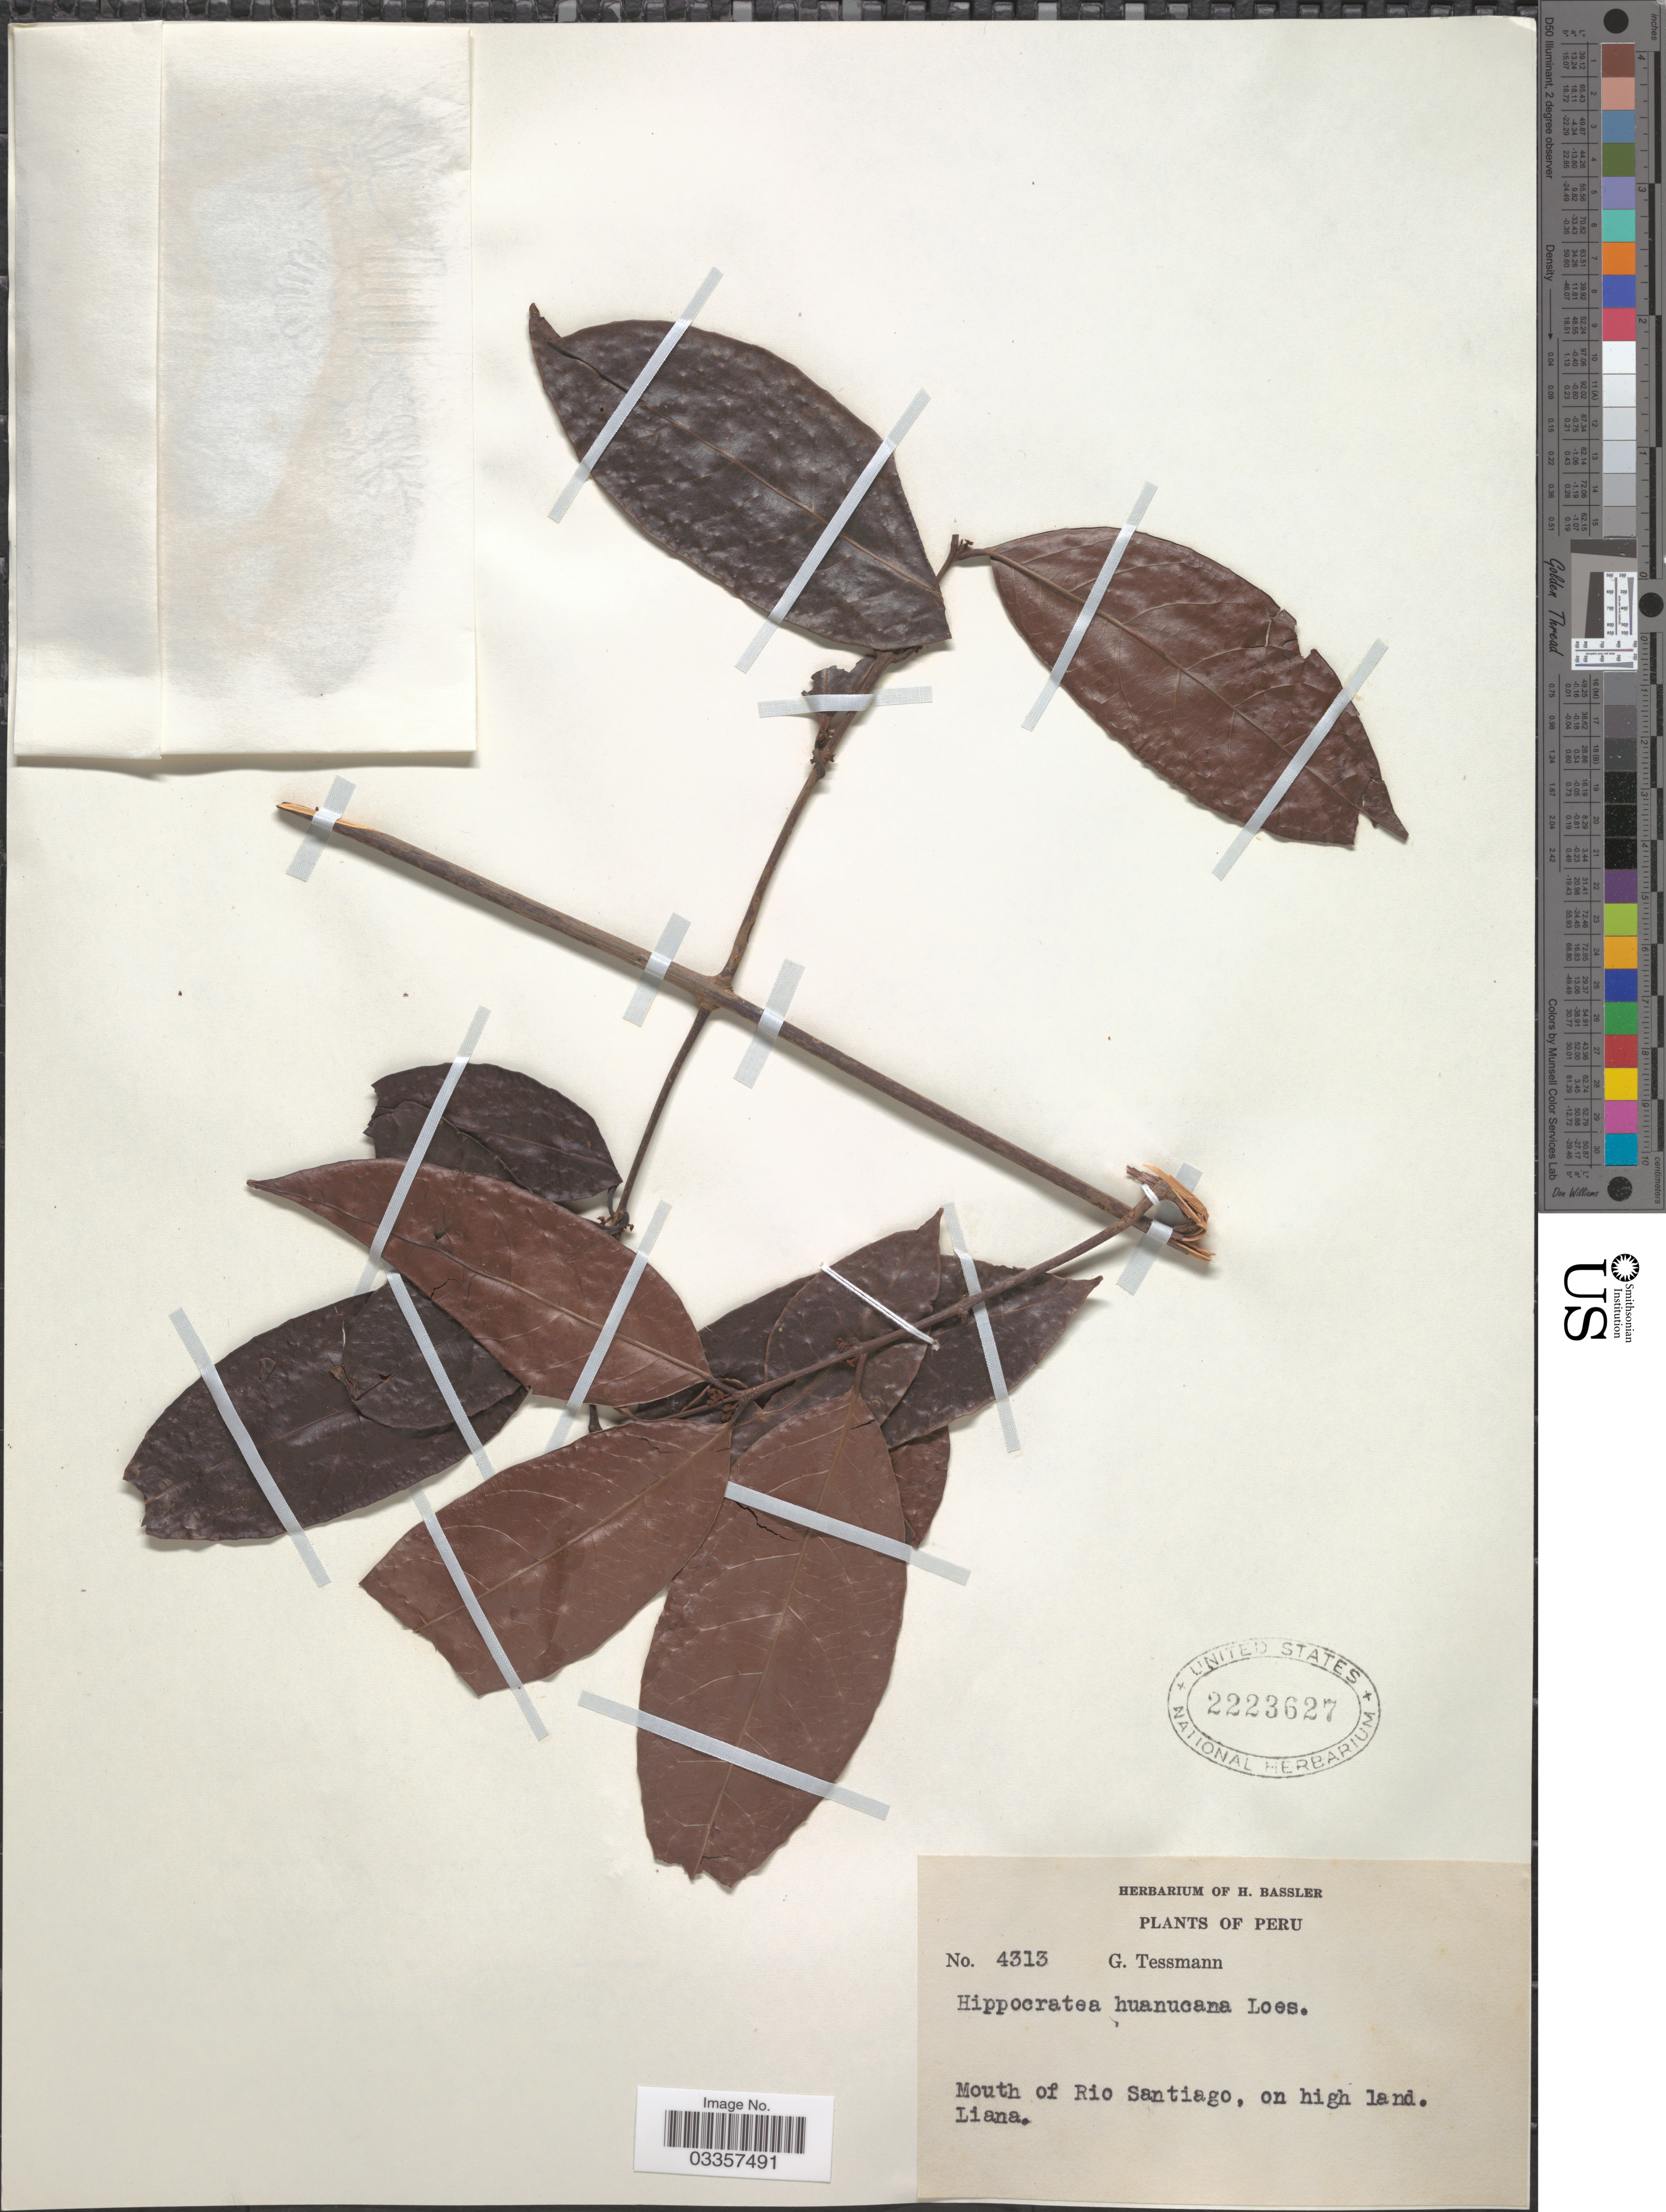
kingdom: Plantae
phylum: Tracheophyta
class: Magnoliopsida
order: Celastrales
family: Celastraceae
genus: Hippocratea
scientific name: Hippocratea volubilis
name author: L.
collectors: G. Tessmann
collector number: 4313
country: Peru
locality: Mouth of Rio Santiago, on high land.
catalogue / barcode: US 2223627